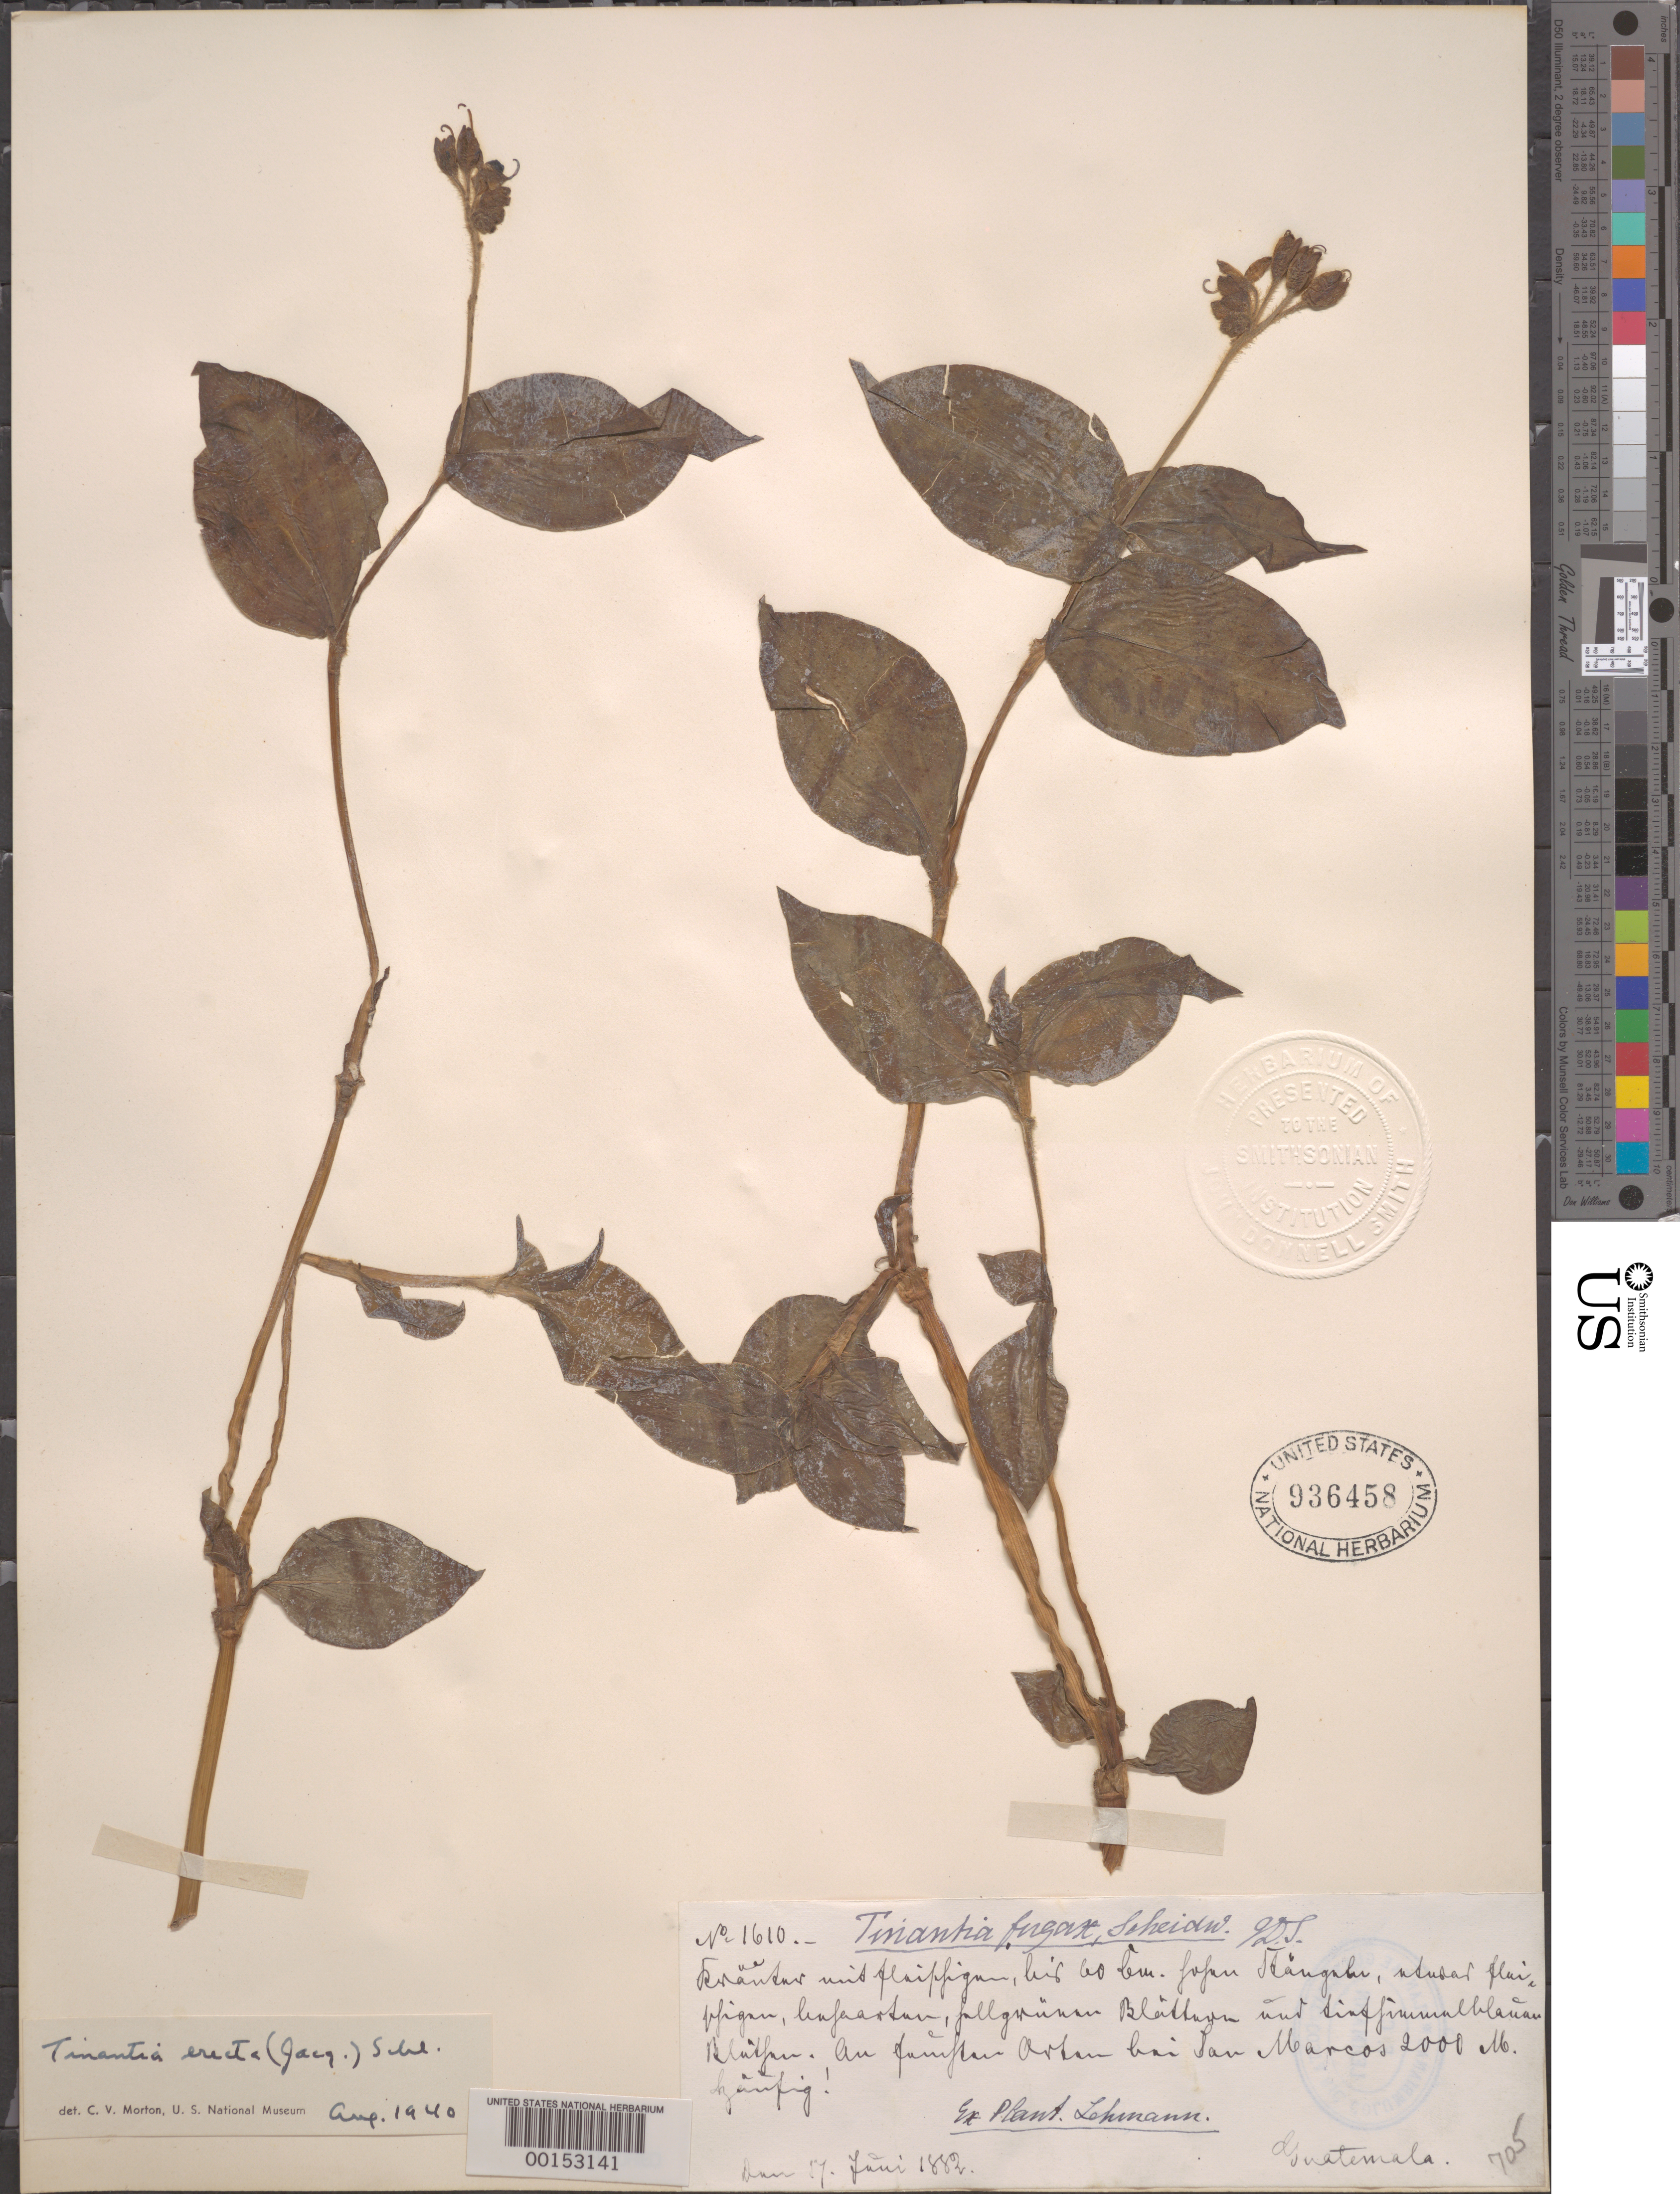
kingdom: Plantae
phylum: Tracheophyta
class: Liliopsida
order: Commelinales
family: Commelinaceae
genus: Tinantia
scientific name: Tinantia erecta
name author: (Jacq.) Fenzl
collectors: J. Donnell Smith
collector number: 1610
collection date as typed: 17 Jun 1882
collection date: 1882-06-17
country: Guatemala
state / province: San Marcos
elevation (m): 2000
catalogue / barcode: US 936458